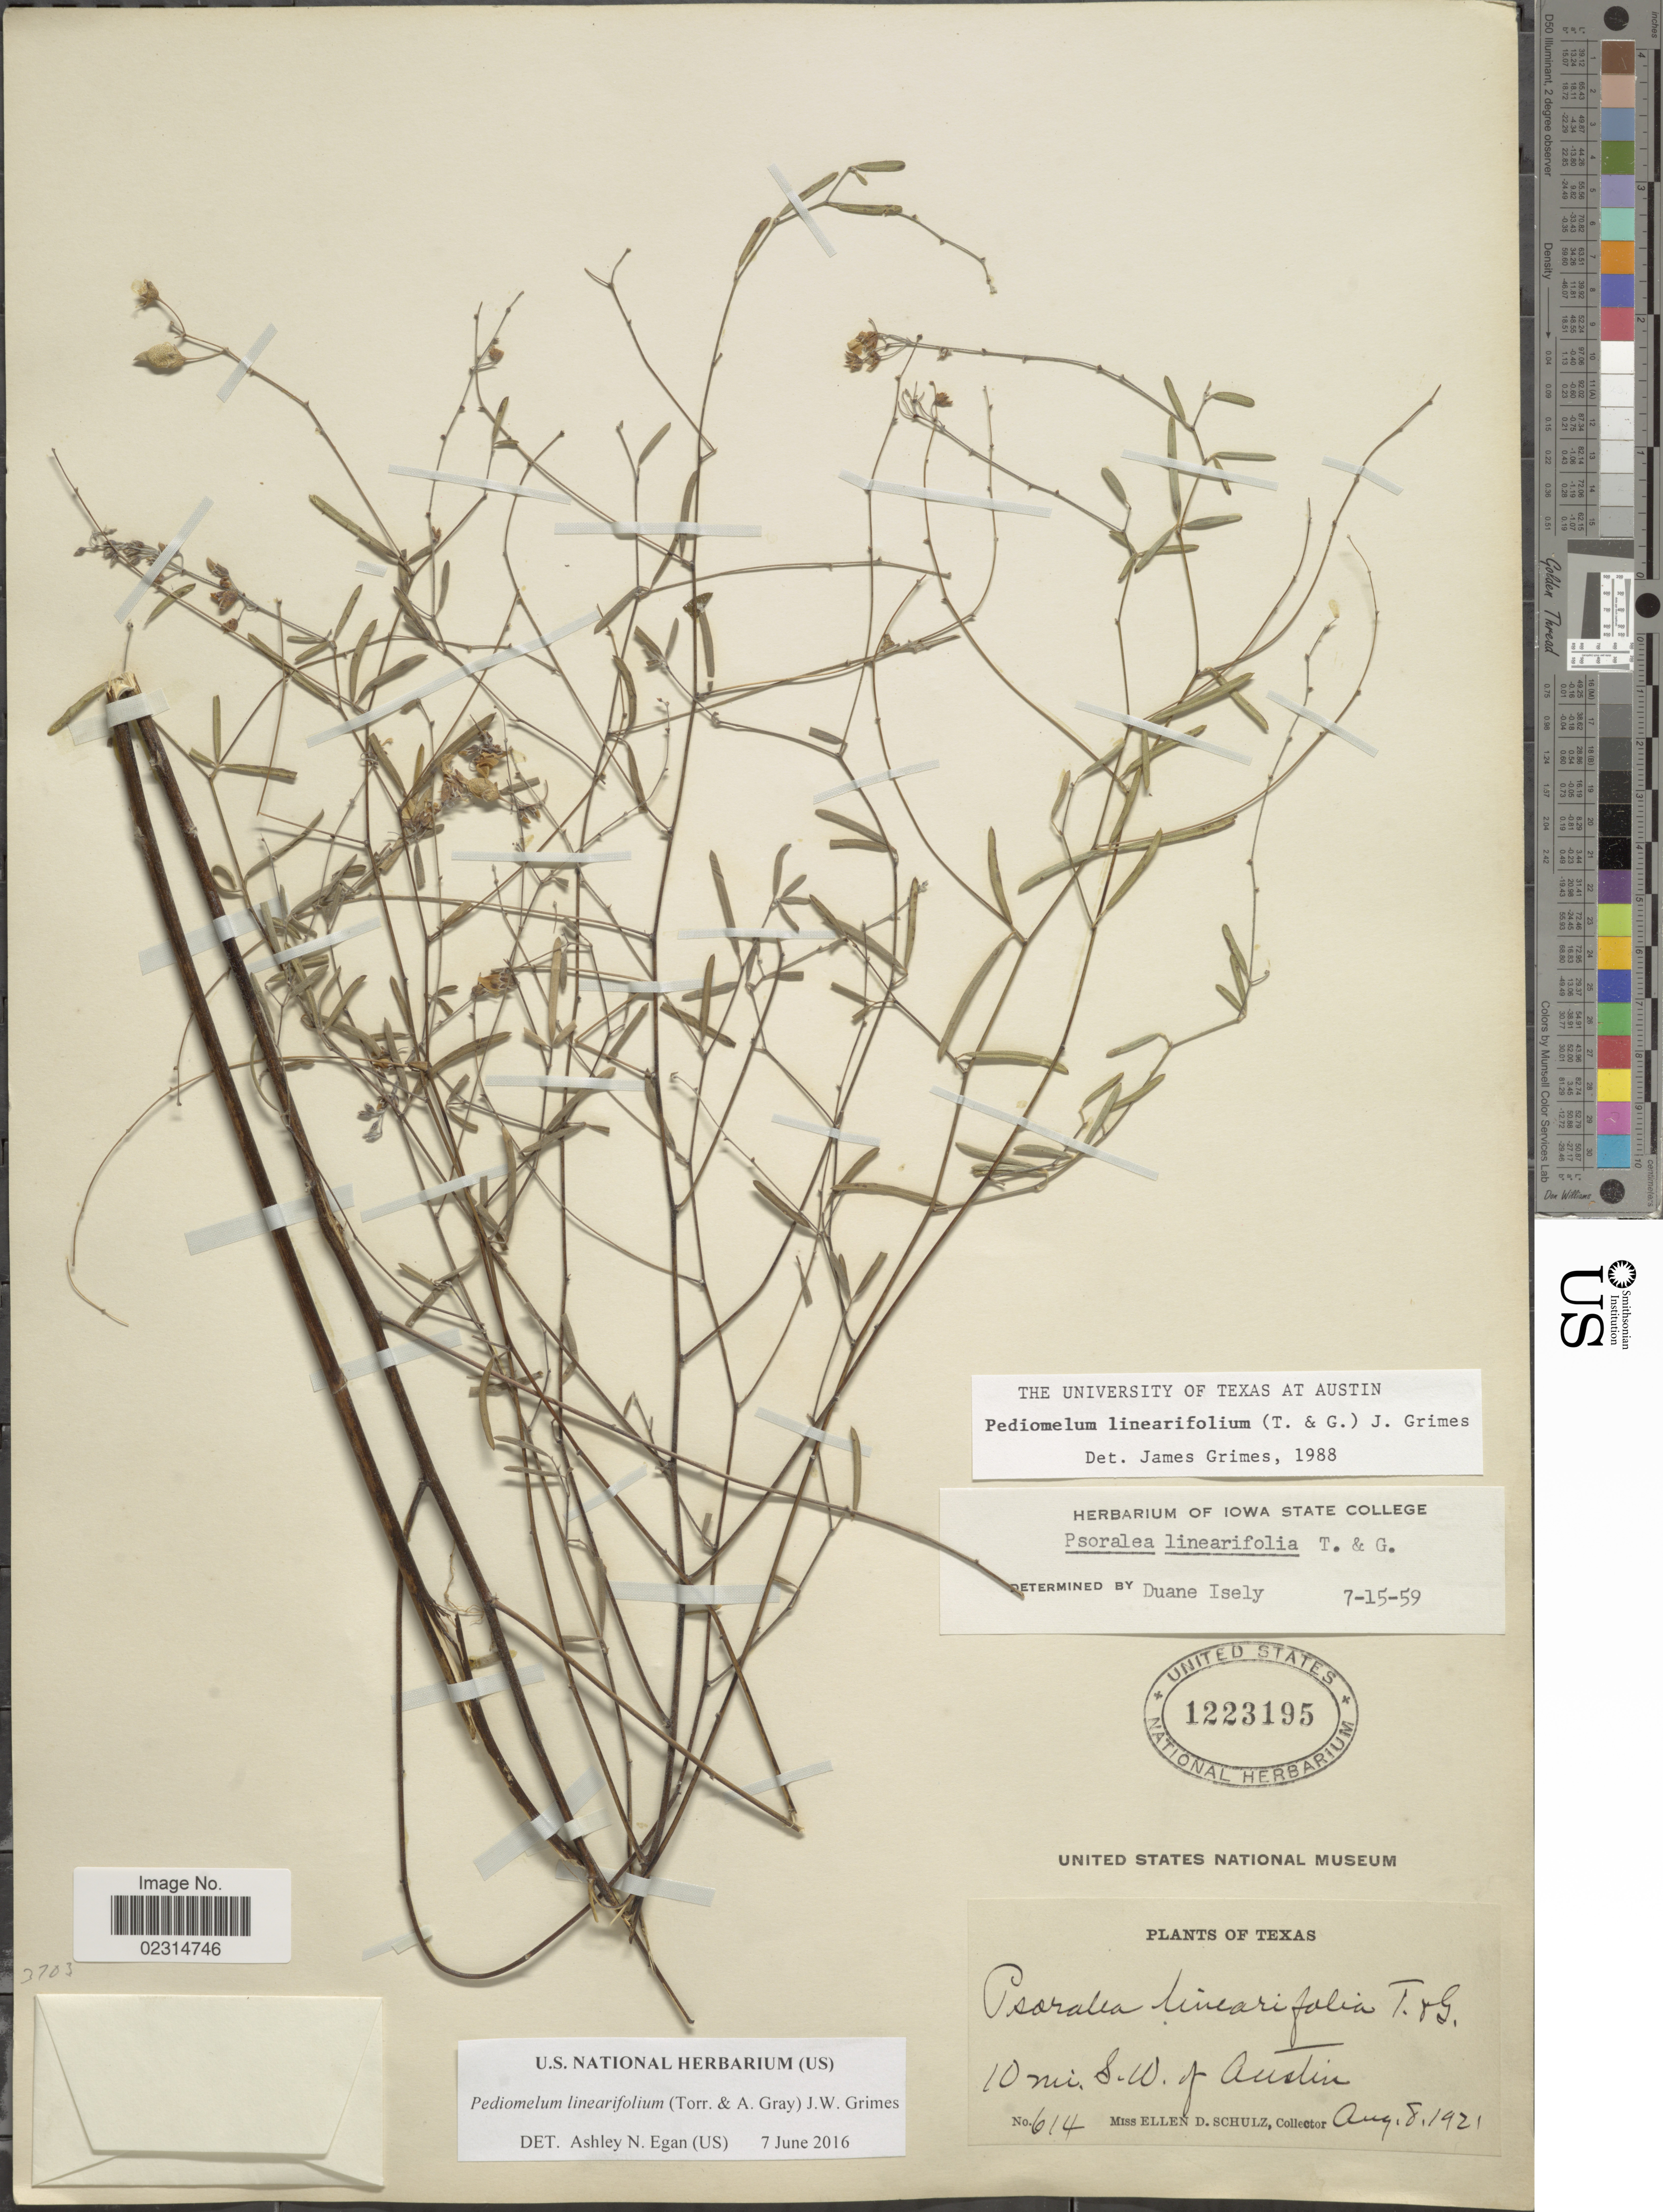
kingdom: Plantae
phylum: Tracheophyta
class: Magnoliopsida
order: Fabales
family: Fabaceae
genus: Pediomelum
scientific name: Pediomelum linearifolium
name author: (Torr. & A. Gray) J.W. Grimes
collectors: E. D. Schulz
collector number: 614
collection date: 1921-08-08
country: United States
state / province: Texas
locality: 10 mi S.W. of Austin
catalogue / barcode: US 1223195